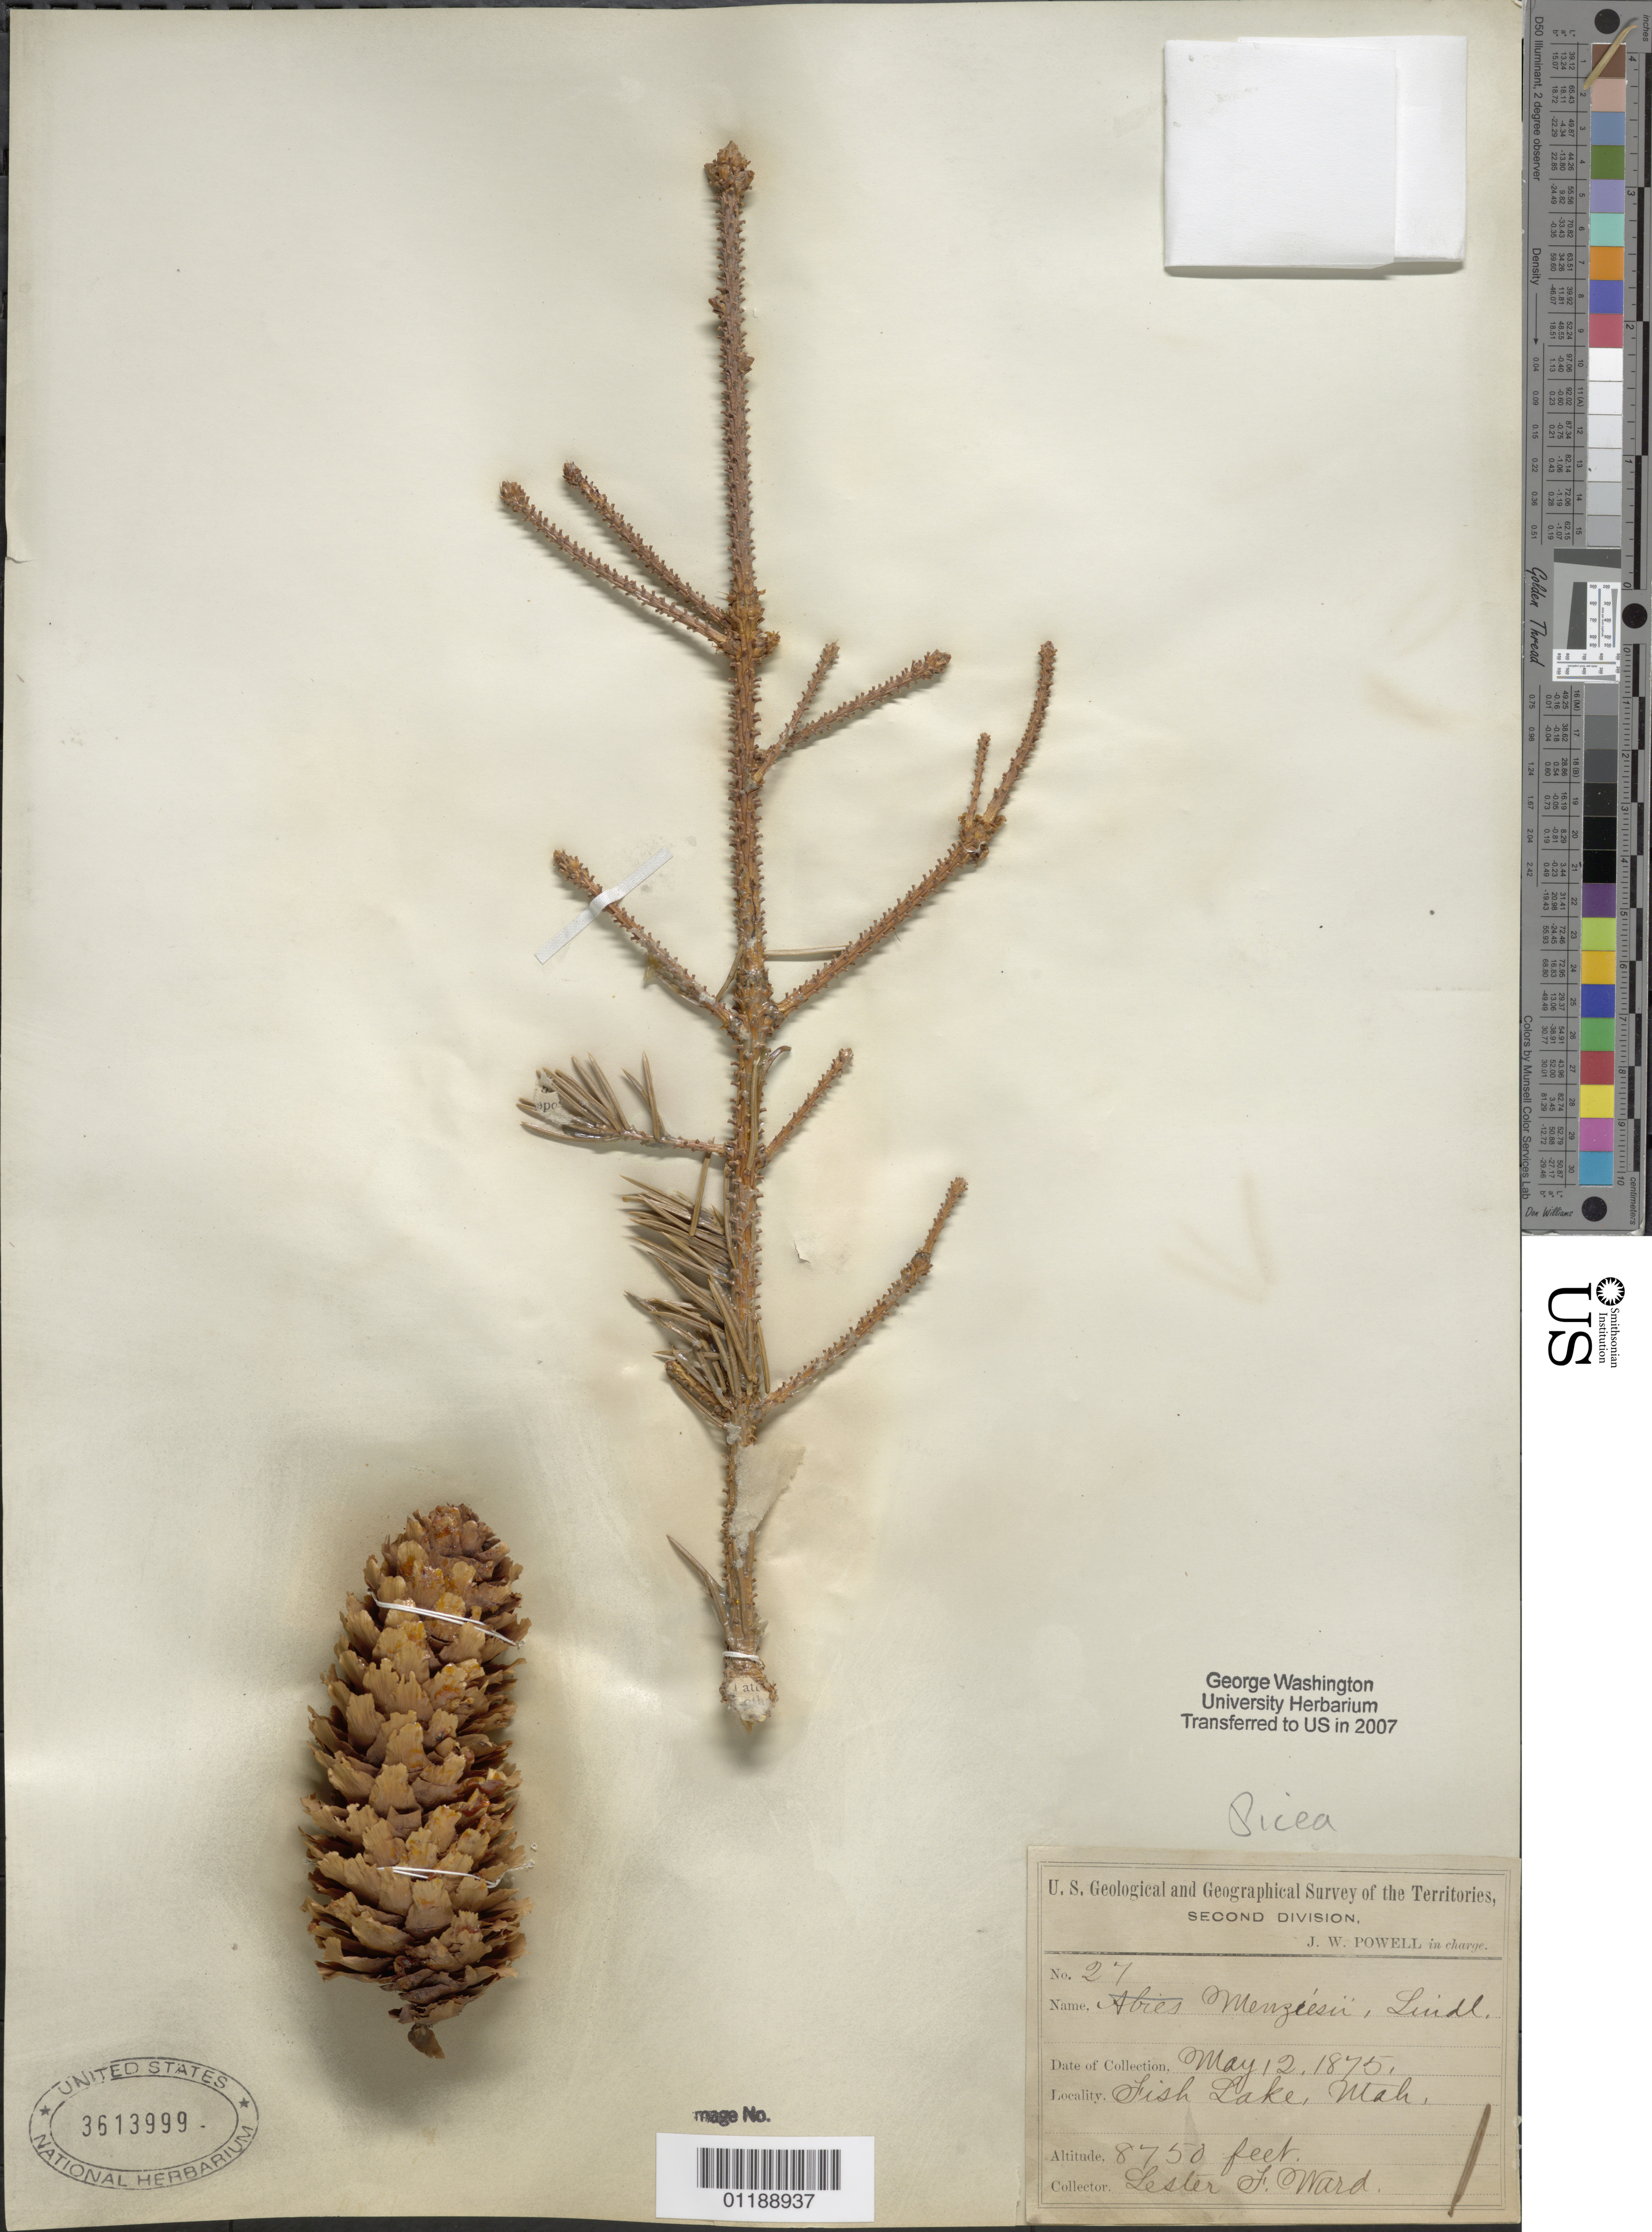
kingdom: Plantae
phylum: Tracheophyta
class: Pinopsida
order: Pinales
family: Pinaceae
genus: Picea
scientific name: Picea menziesii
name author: (Douglas ex D. Don) Carrière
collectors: L. F. Ward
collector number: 27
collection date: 1875-05-12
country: United States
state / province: Utah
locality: Fish Lake.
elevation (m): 2667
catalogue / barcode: US 3613999